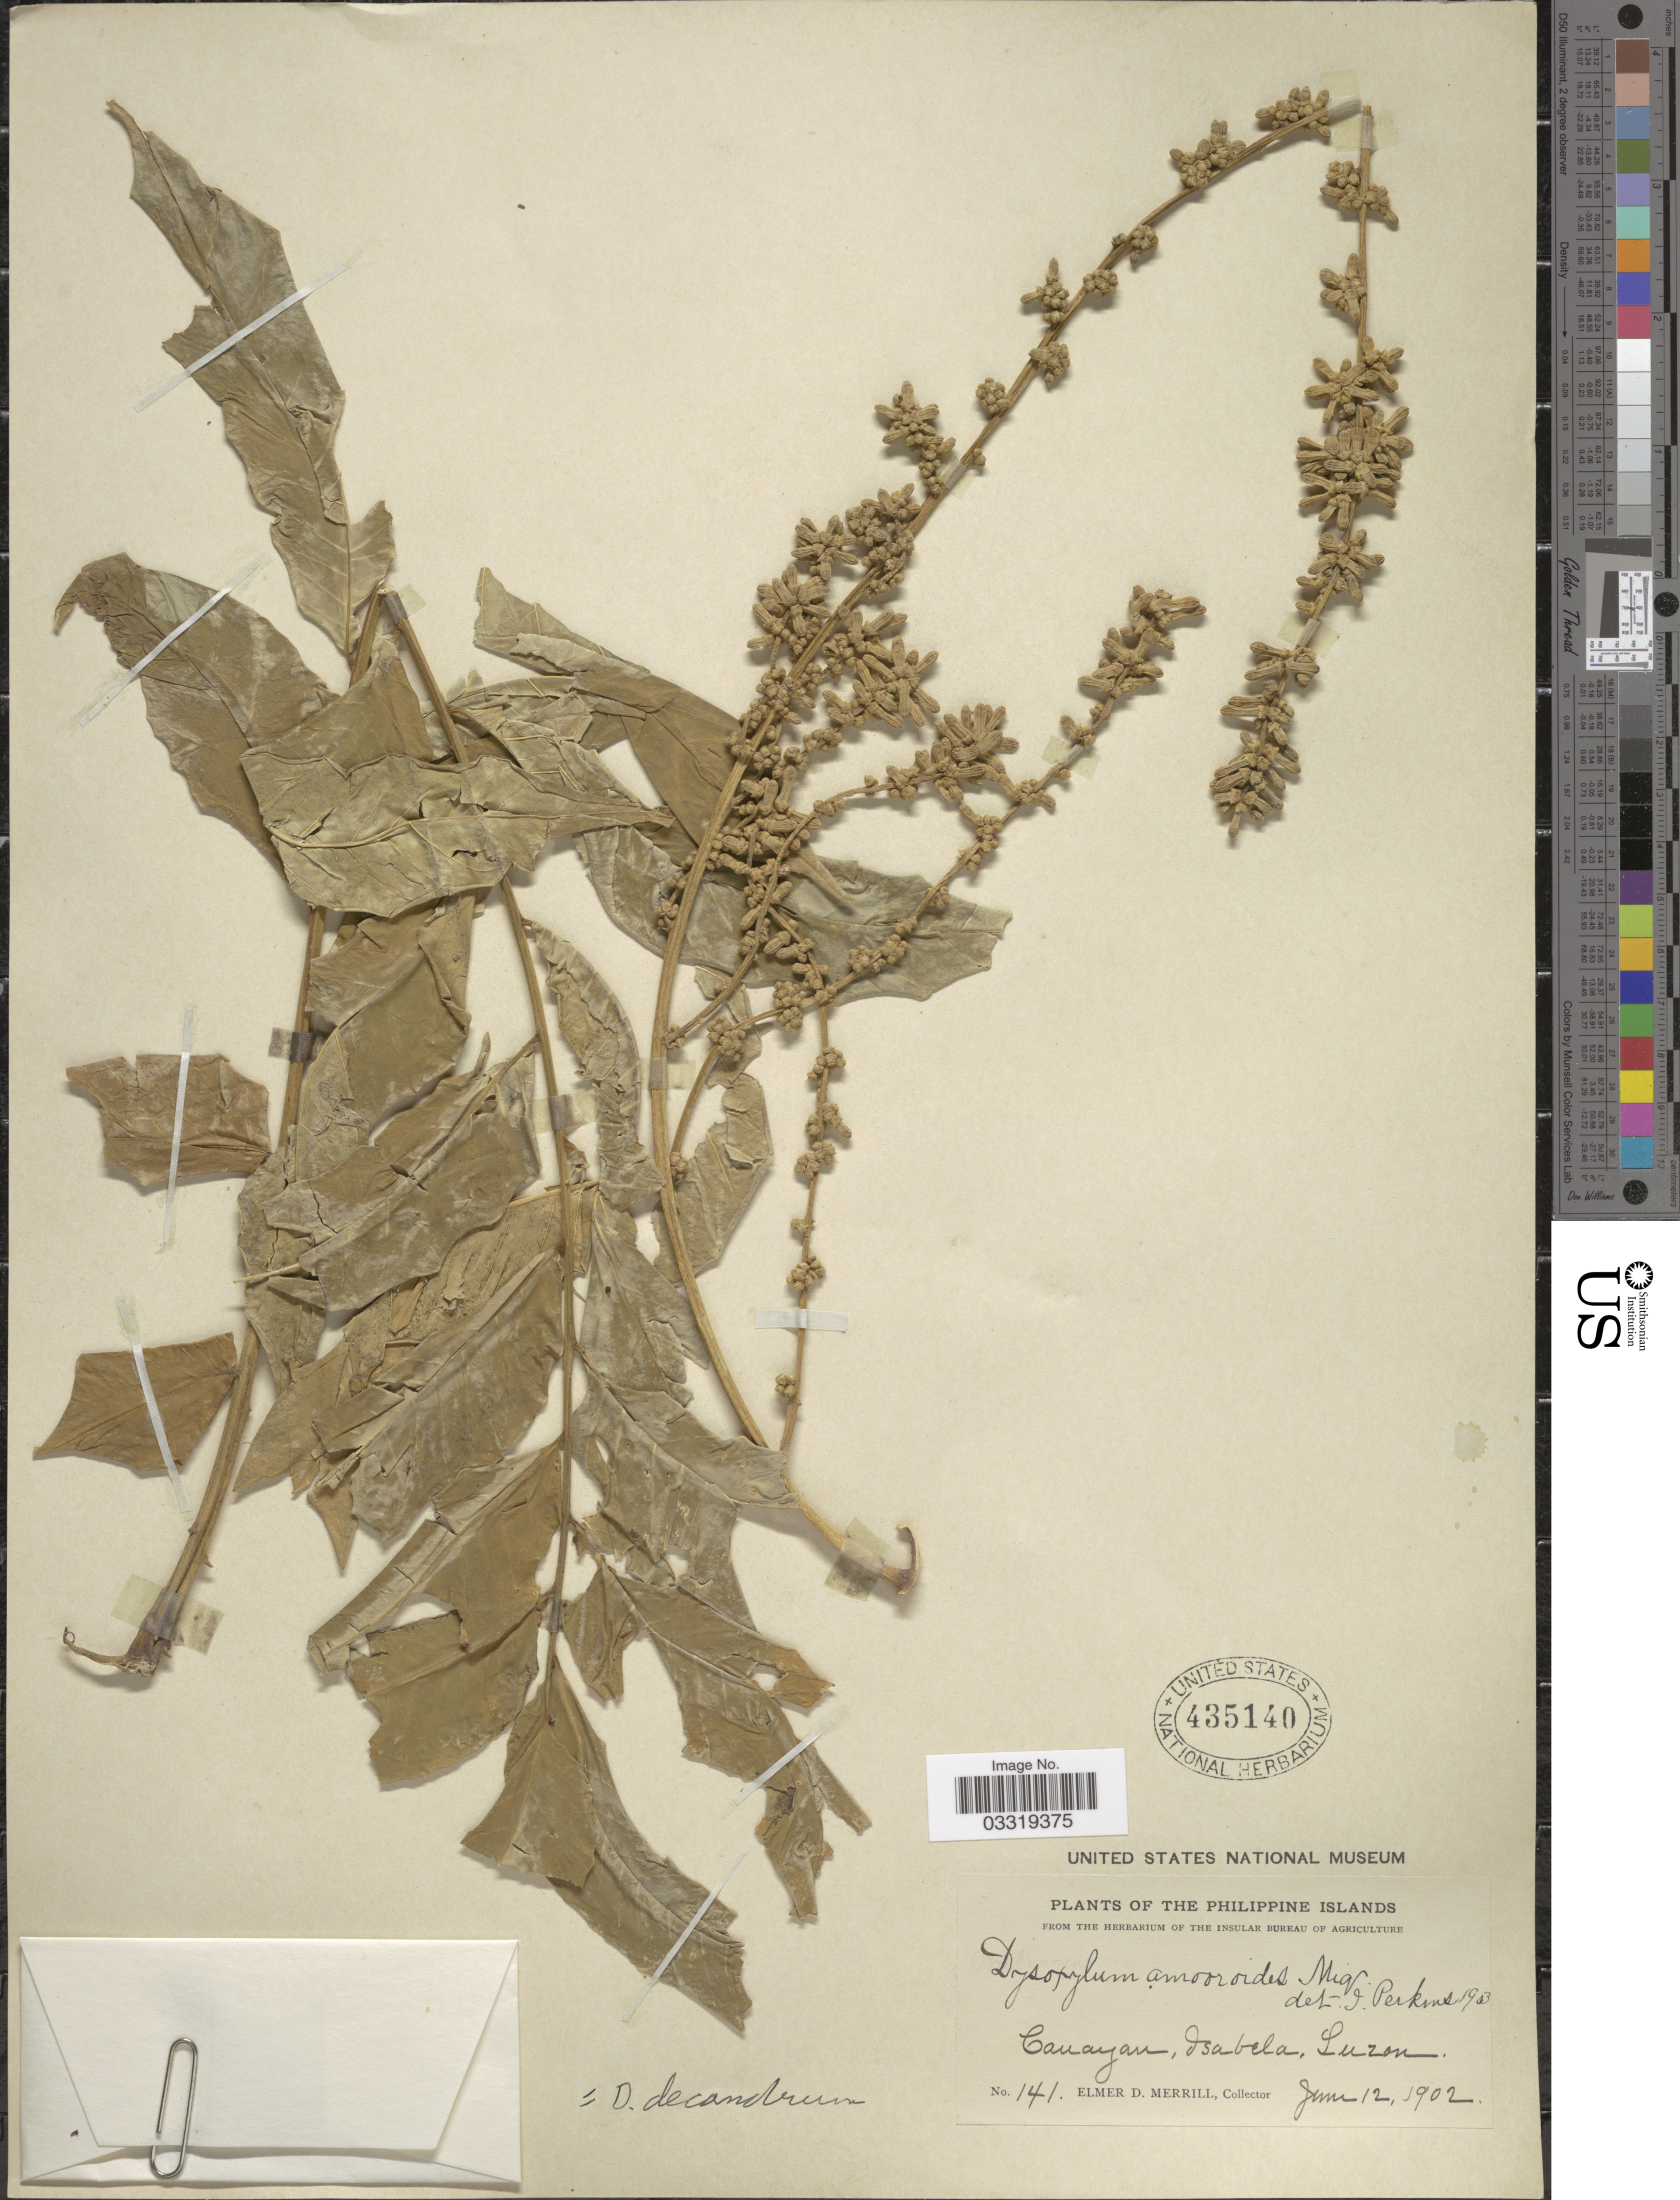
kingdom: Plantae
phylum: Tracheophyta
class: Magnoliopsida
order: Sapindales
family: Meliaceae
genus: Didymocheton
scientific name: Didymocheton gaudichaudianus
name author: A. Juss.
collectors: E. D. Merrill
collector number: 141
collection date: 1902-06-12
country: Philippines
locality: Cauayan, Isabela, Luzon.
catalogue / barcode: US 435140